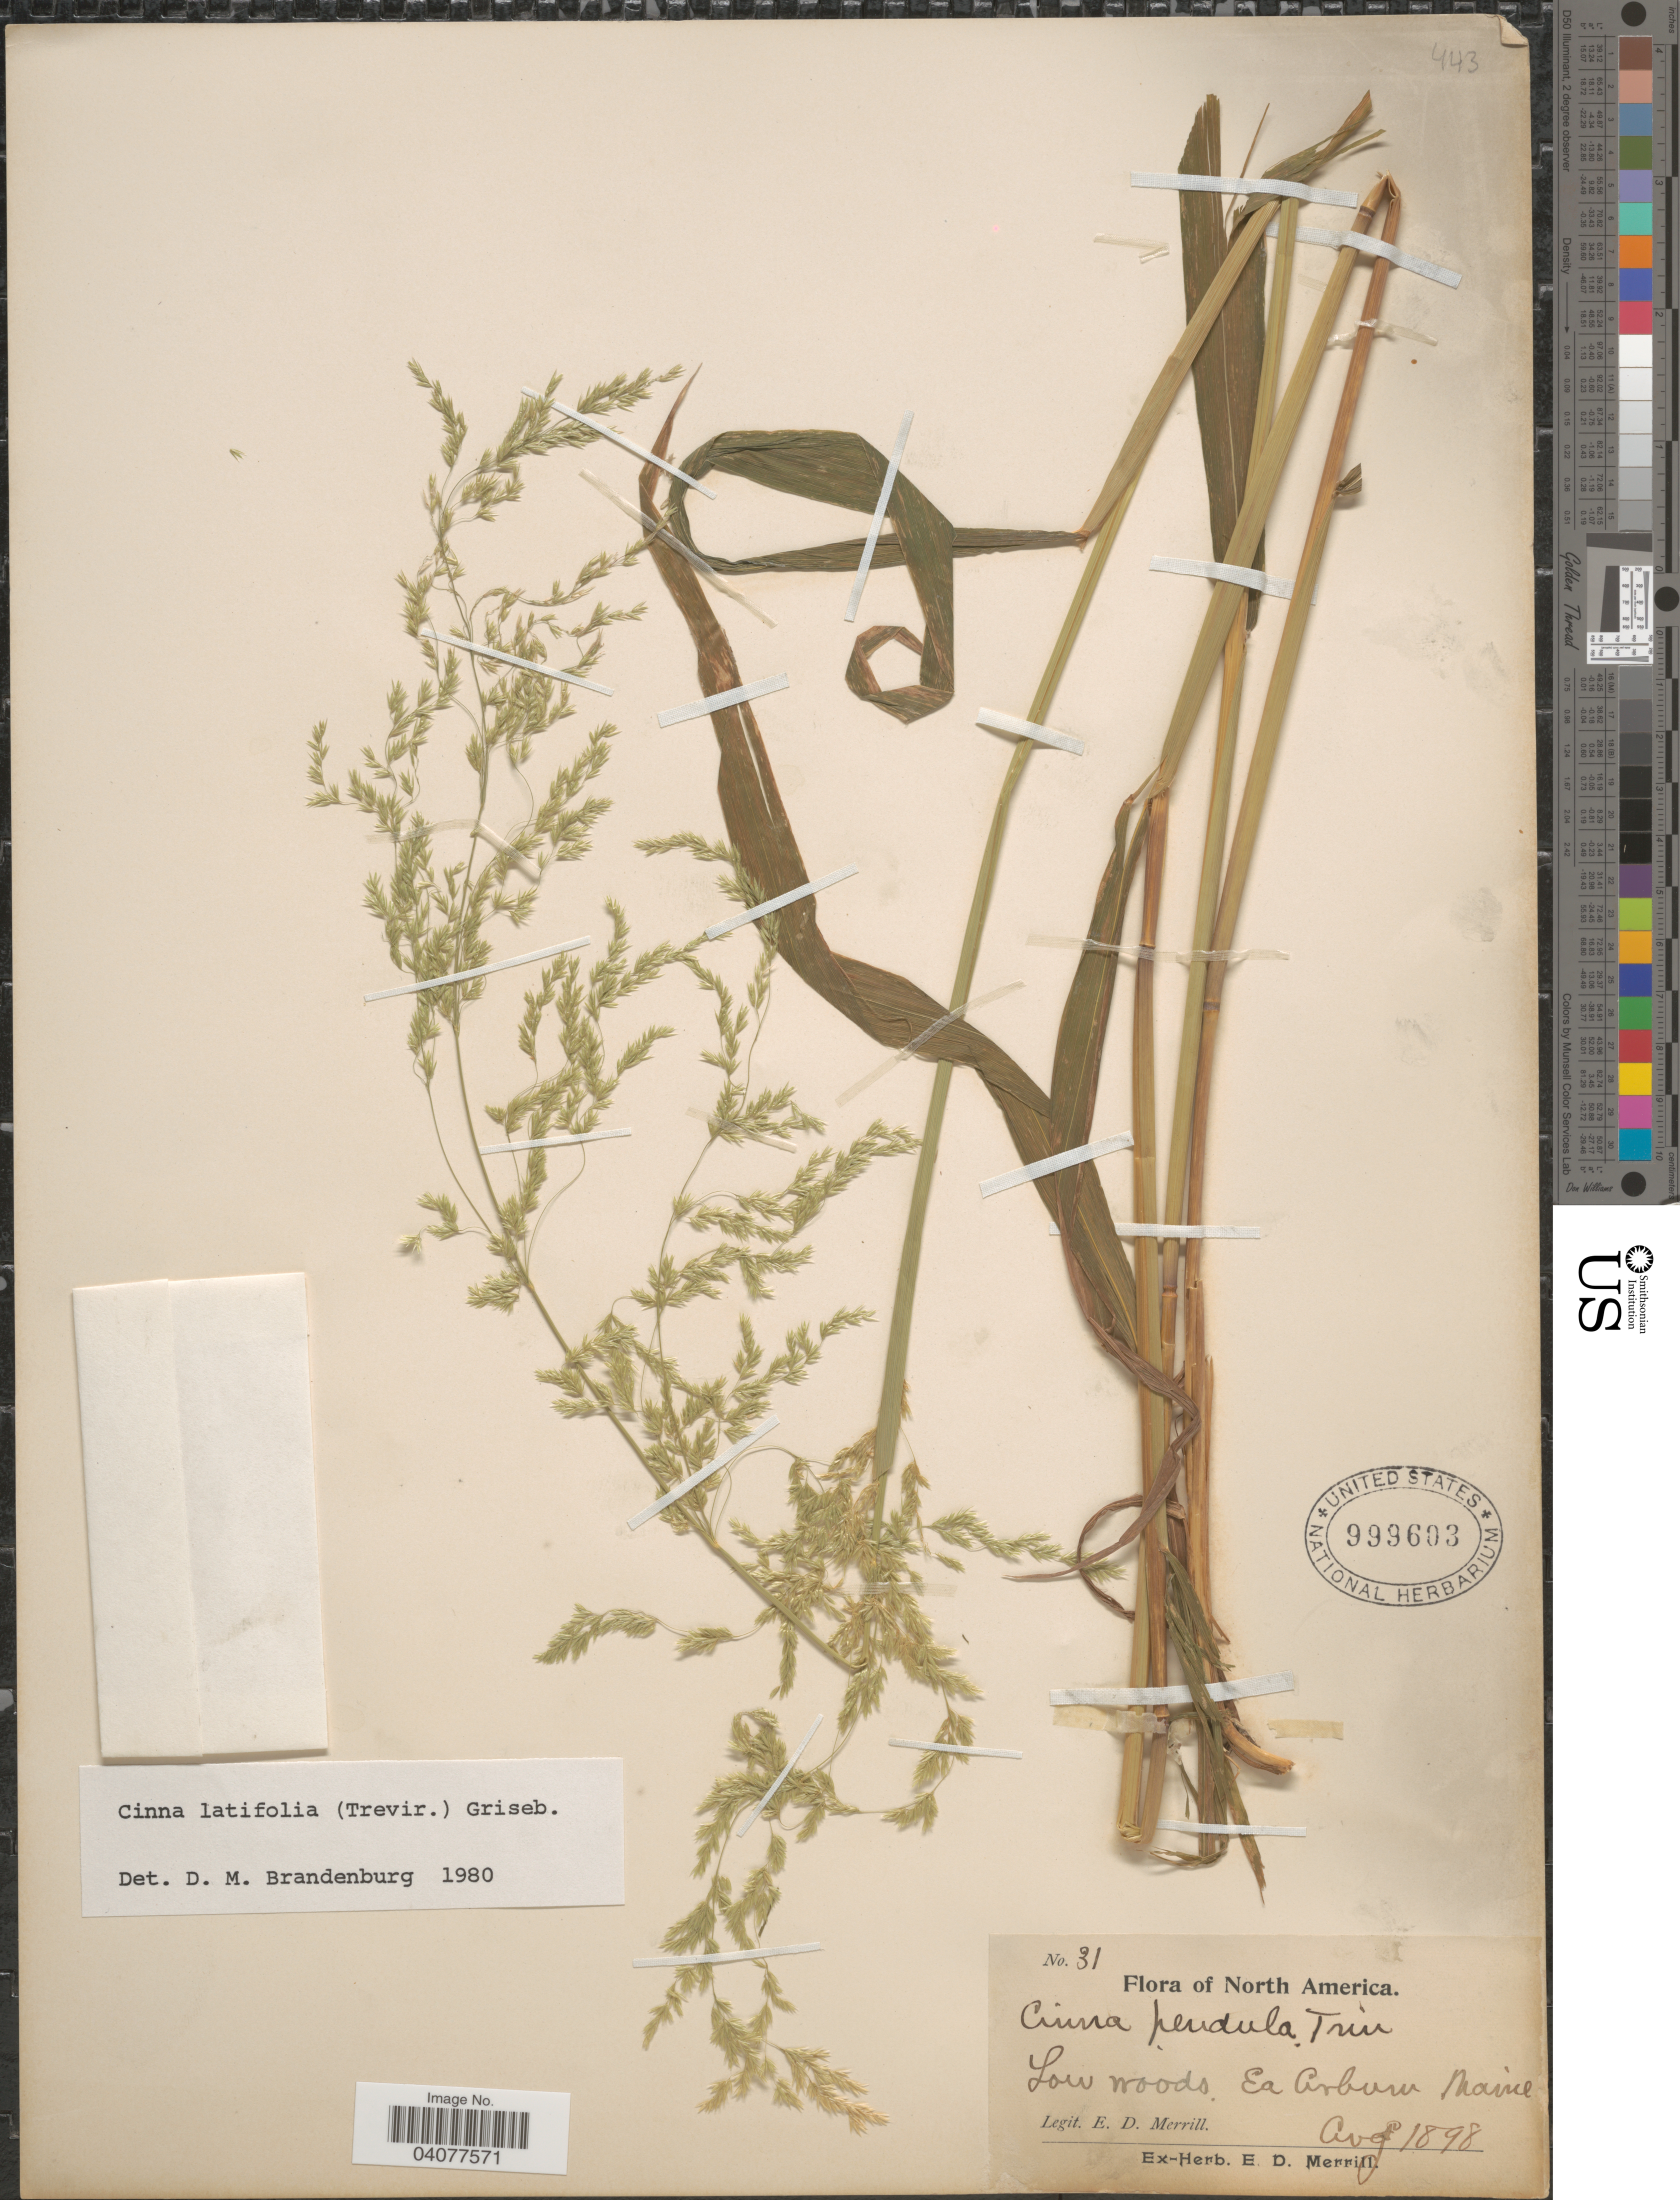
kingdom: Plantae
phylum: Tracheophyta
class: Liliopsida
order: Poales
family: Poaceae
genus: Cinna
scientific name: Cinna latifolia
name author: (Trevir. ex Goeppert) Griseb.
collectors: E. D. Merrill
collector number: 31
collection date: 1898-08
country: United States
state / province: Maine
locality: Low woods. Ea Arburn.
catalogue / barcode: US 999603